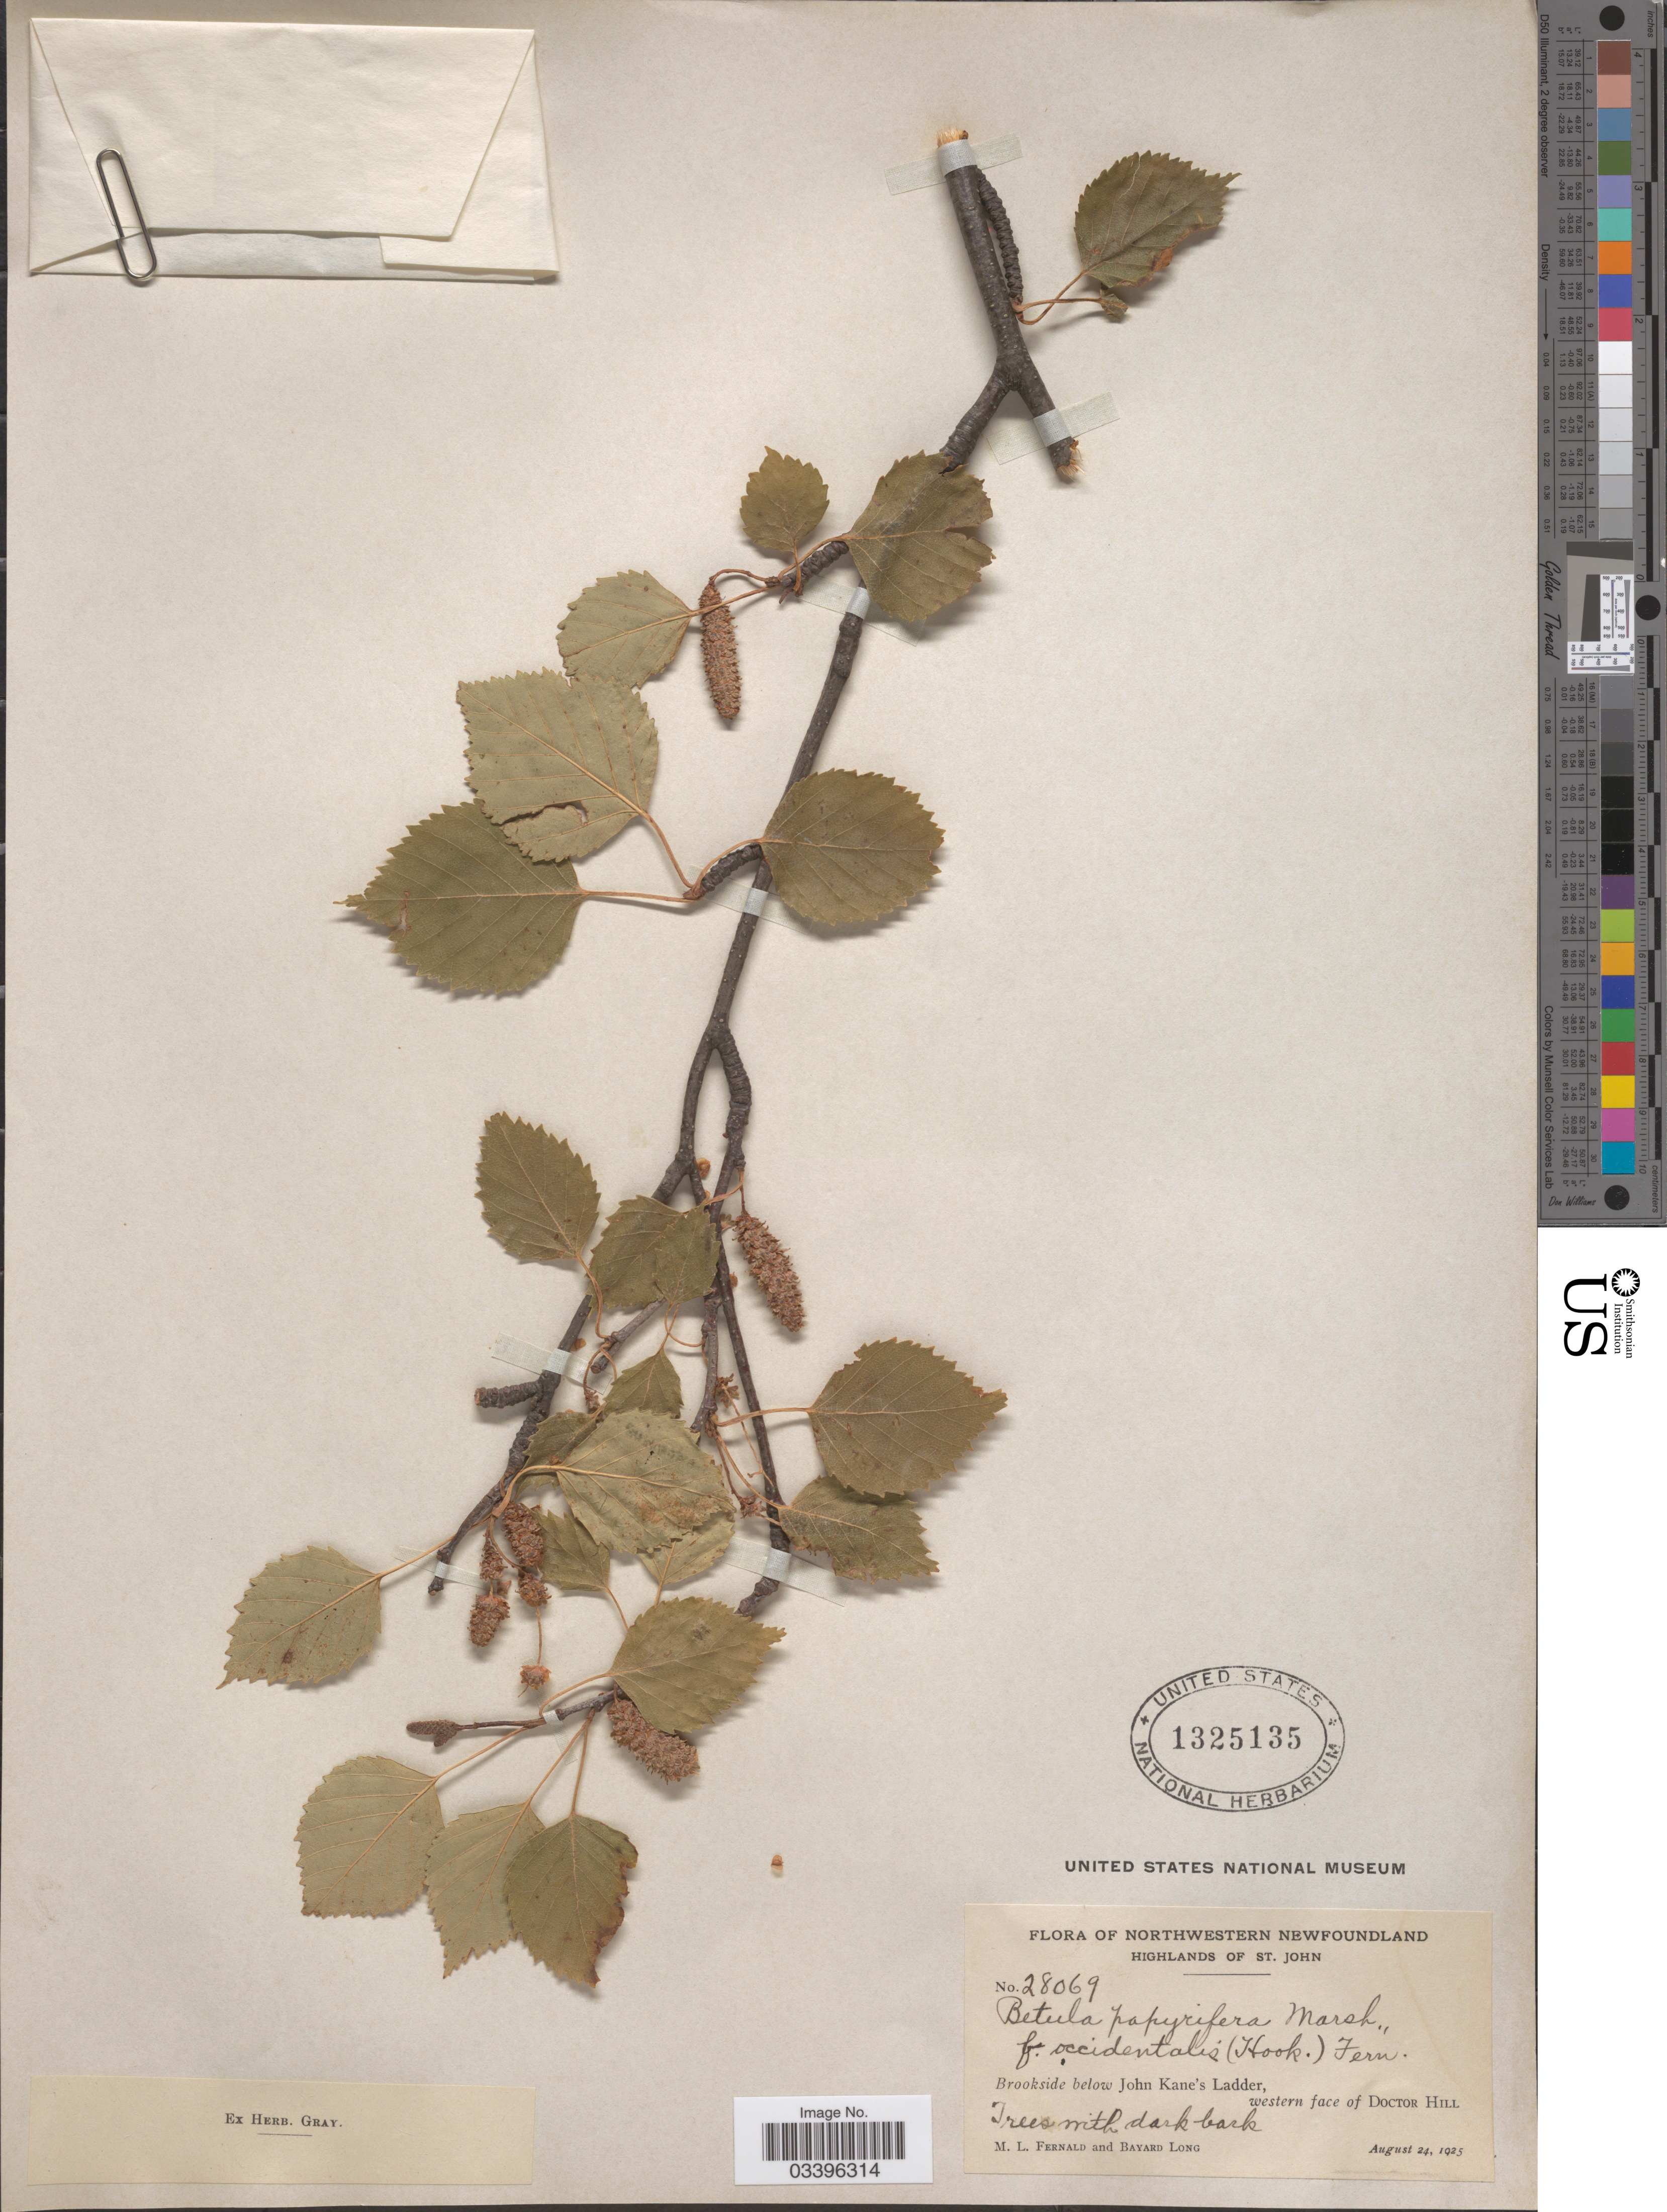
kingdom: Plantae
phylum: Tracheophyta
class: Magnoliopsida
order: Fagales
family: Betulaceae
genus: Betula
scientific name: Betula occidentalis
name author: Hook.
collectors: M. L. Fernald & B. Long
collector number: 28069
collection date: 1925-08-24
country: Canada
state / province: Newfoundland and Labrador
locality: Northwestern Newfoundland. Highlands of St. John. Brookside below John Kane's Ladder, western face of Doctor Hill.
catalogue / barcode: US 1325135